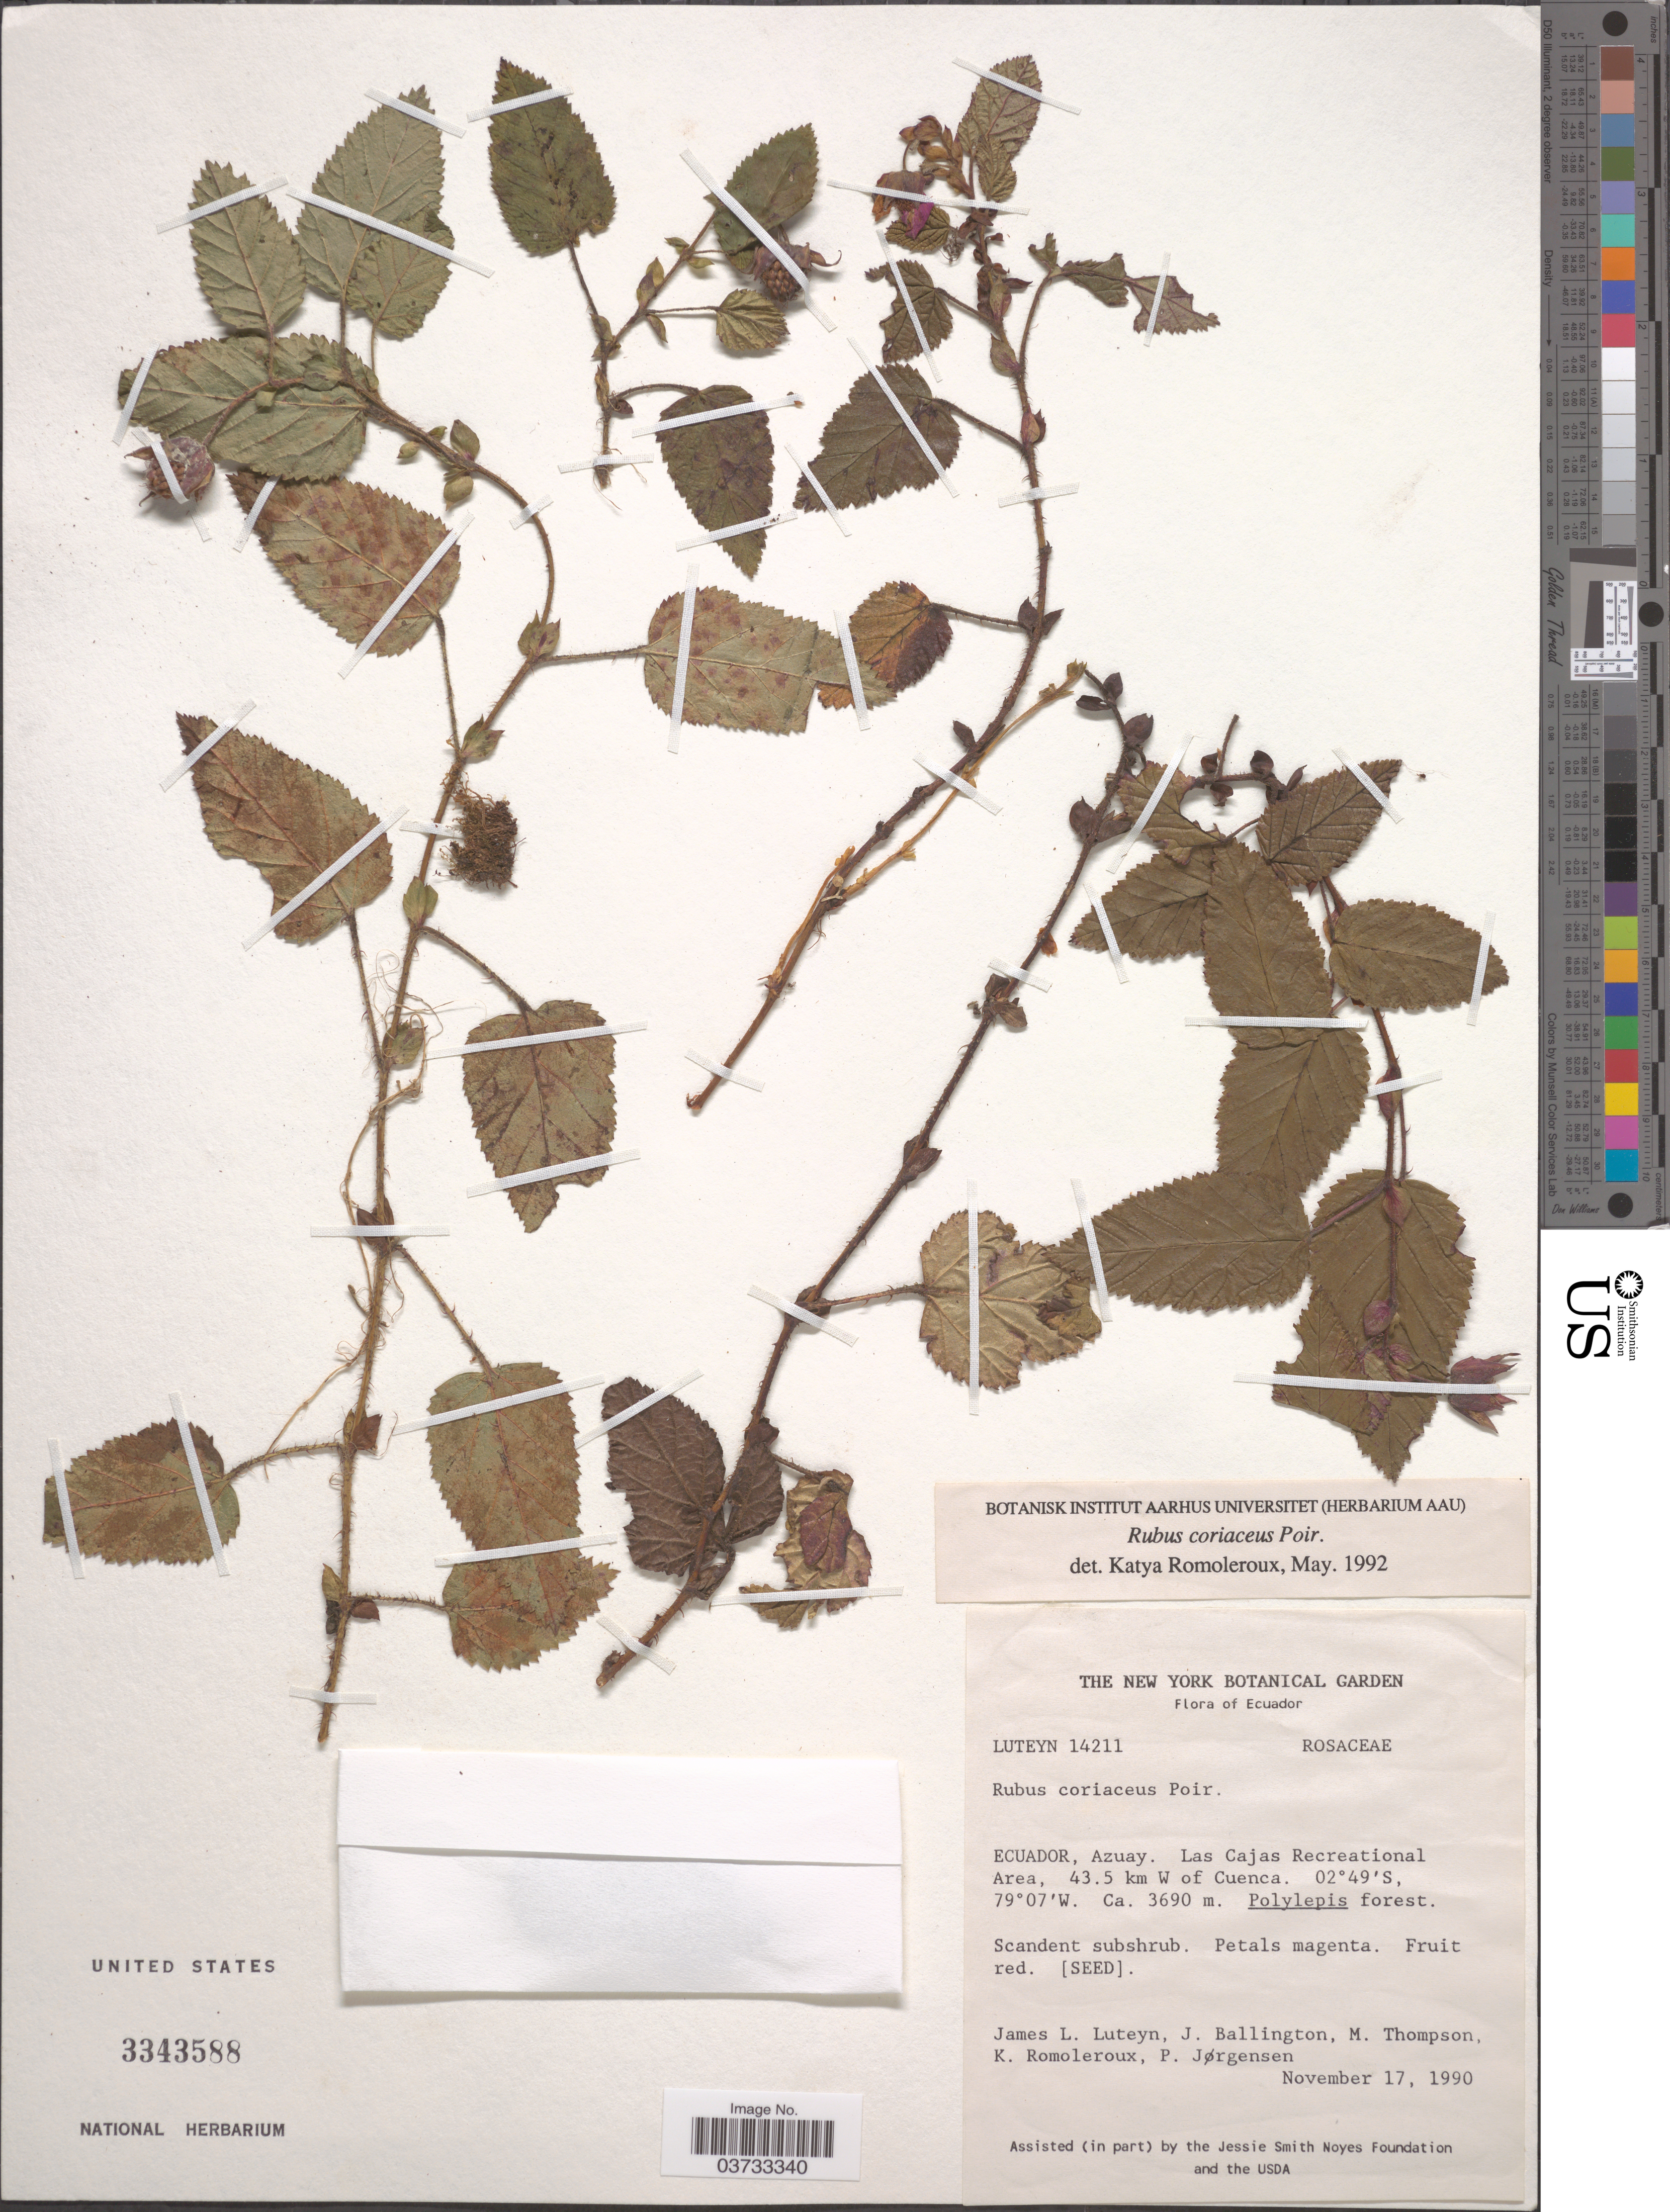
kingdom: Plantae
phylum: Tracheophyta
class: Magnoliopsida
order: Rosales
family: Rosaceae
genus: Rubus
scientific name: Rubus coriaceus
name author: Poir.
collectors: J. Luteyn, J. Ballington, M. Thompson, K. Romoleroux & P. Jörgensen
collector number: Luteyn 14211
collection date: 1990-11-17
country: Ecuador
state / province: Azuay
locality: Las Cajas Recreational Area, 43.5 km W of Cuenca.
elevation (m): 3690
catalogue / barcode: US 3343588